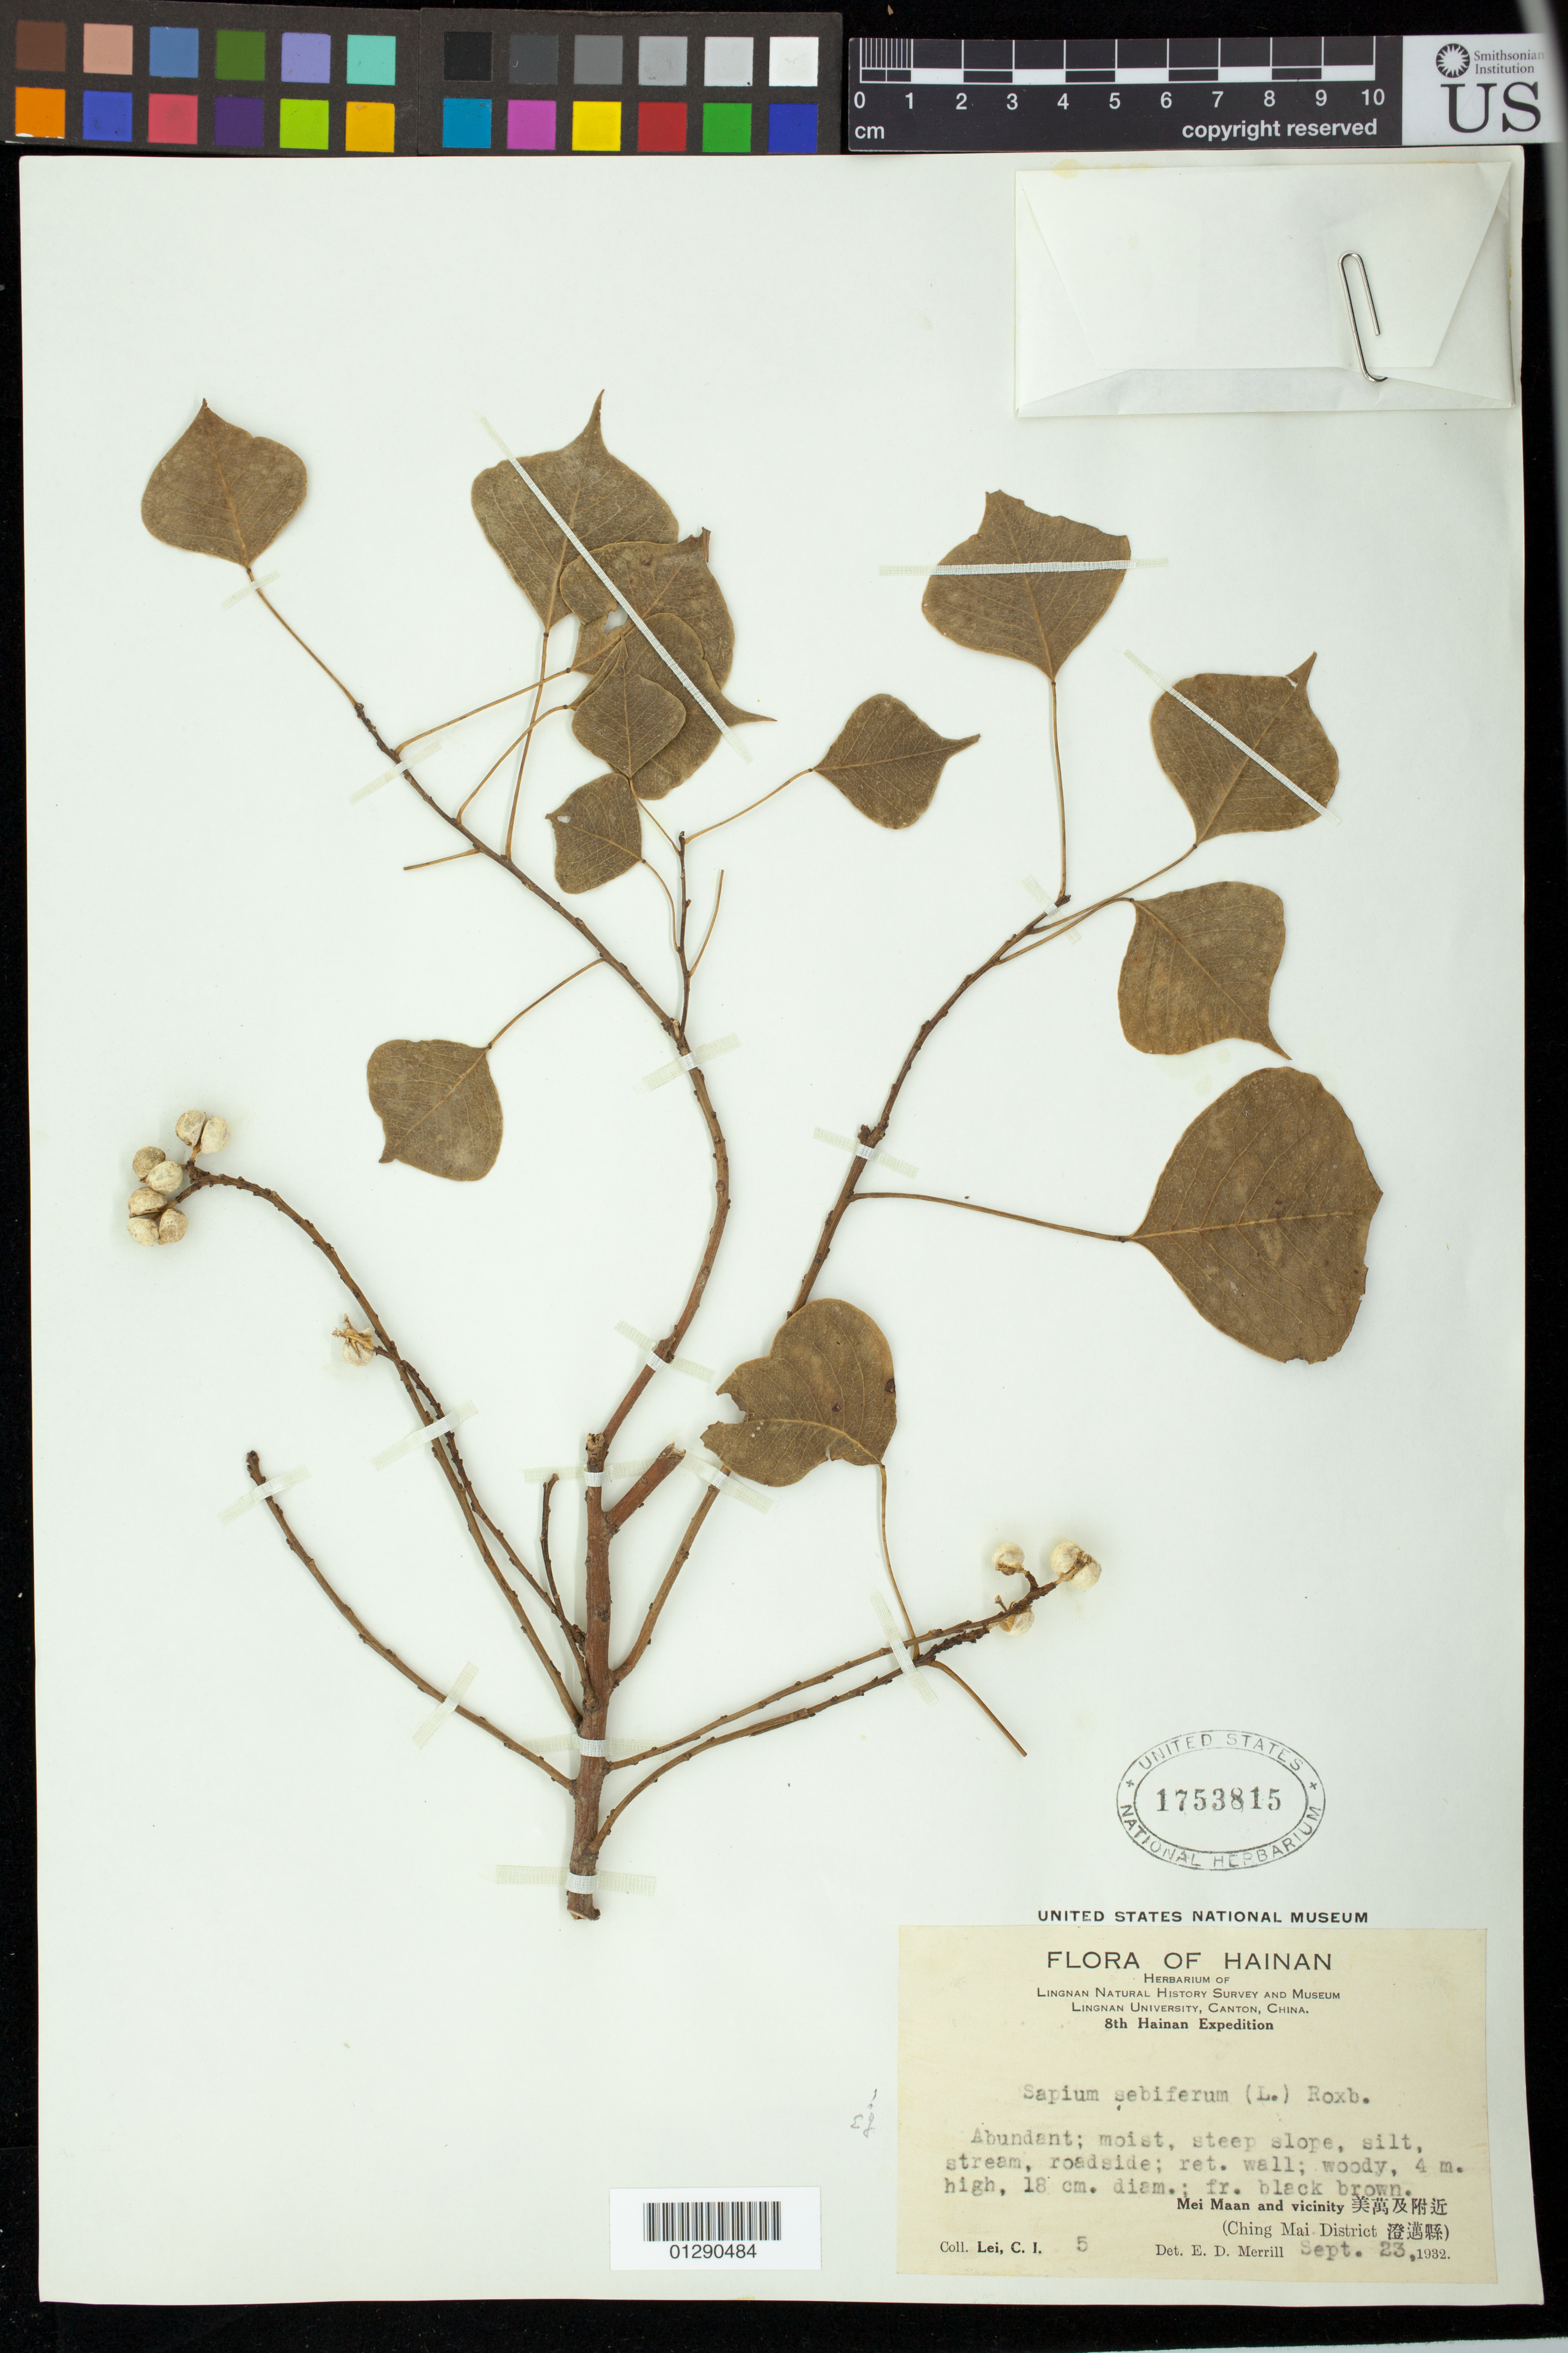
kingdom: Plantae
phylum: Tracheophyta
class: Magnoliopsida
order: Malpighiales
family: Euphorbiaceae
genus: Sapium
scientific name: Sapium sebiferum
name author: (L.) Roxb.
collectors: C. I. Lei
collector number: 5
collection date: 1982-09-23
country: China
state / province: Hainan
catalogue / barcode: US 1753815